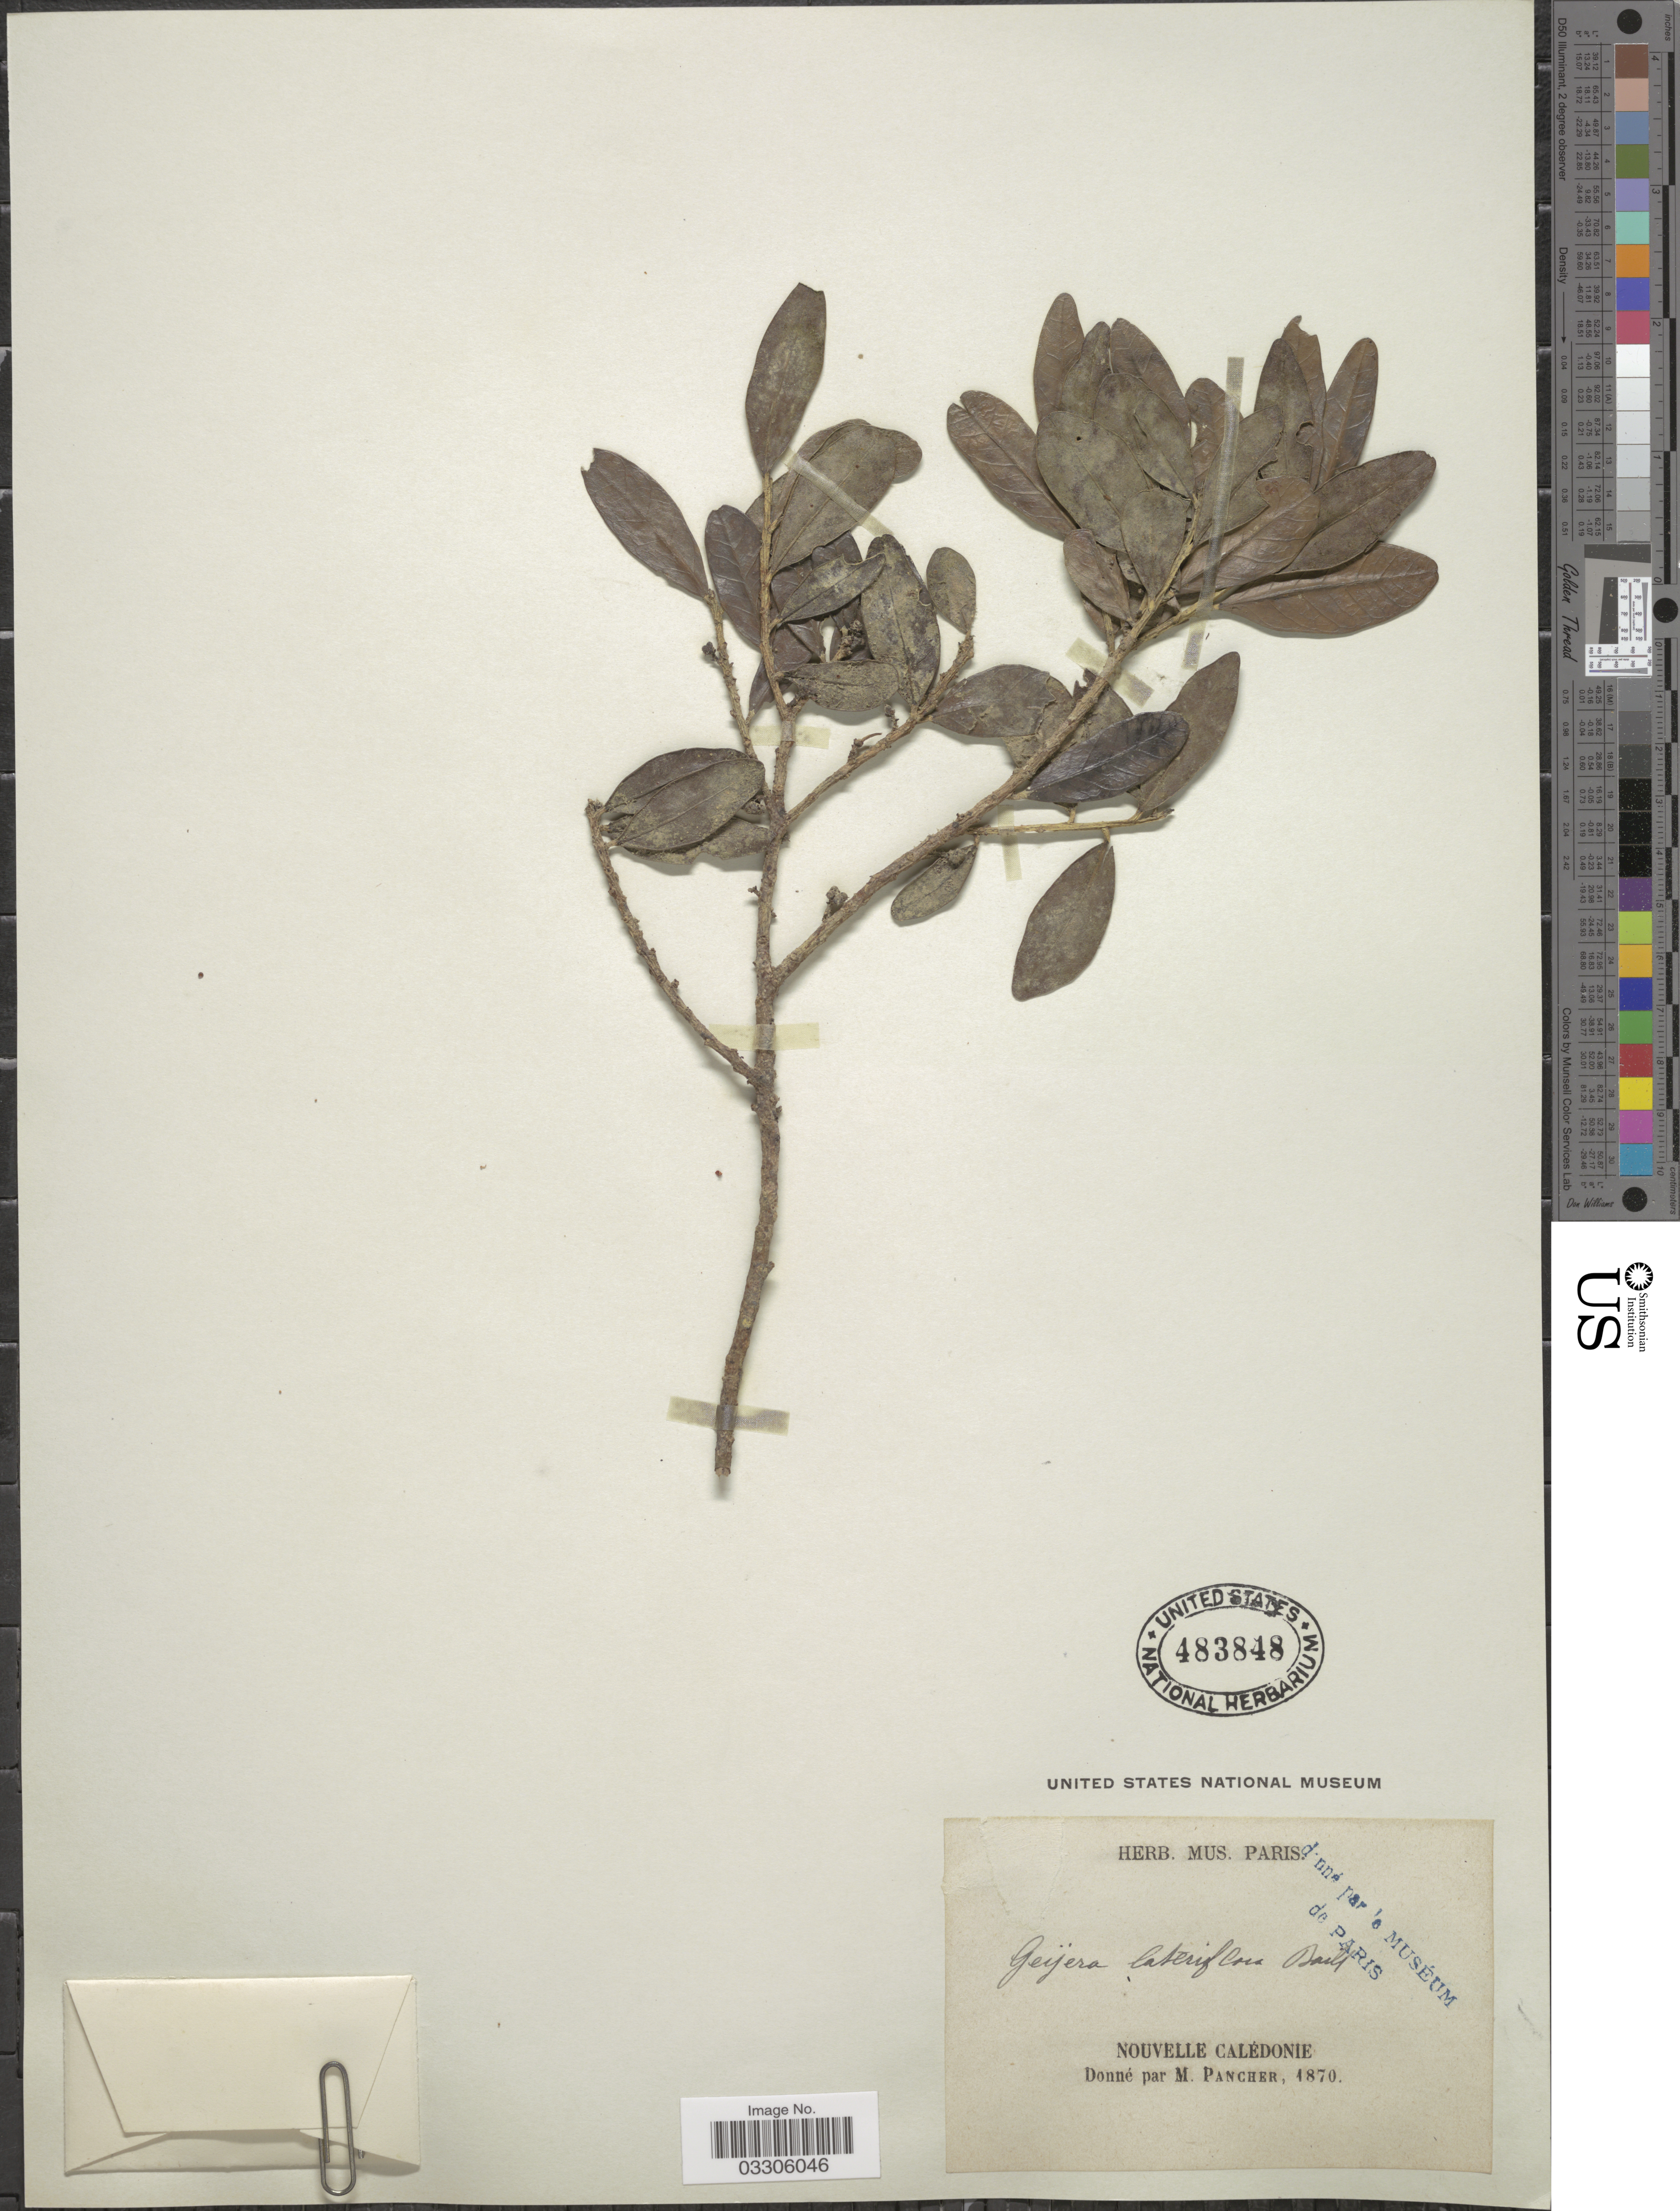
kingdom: Plantae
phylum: Tracheophyta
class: Magnoliopsida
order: Sapindales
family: Rutaceae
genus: Geijera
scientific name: Geijera lateriflora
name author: Baill. ex Guillaumin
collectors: M. Pancher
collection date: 1870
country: New Caledonia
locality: Nouvelle Calédonie.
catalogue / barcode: US 483848